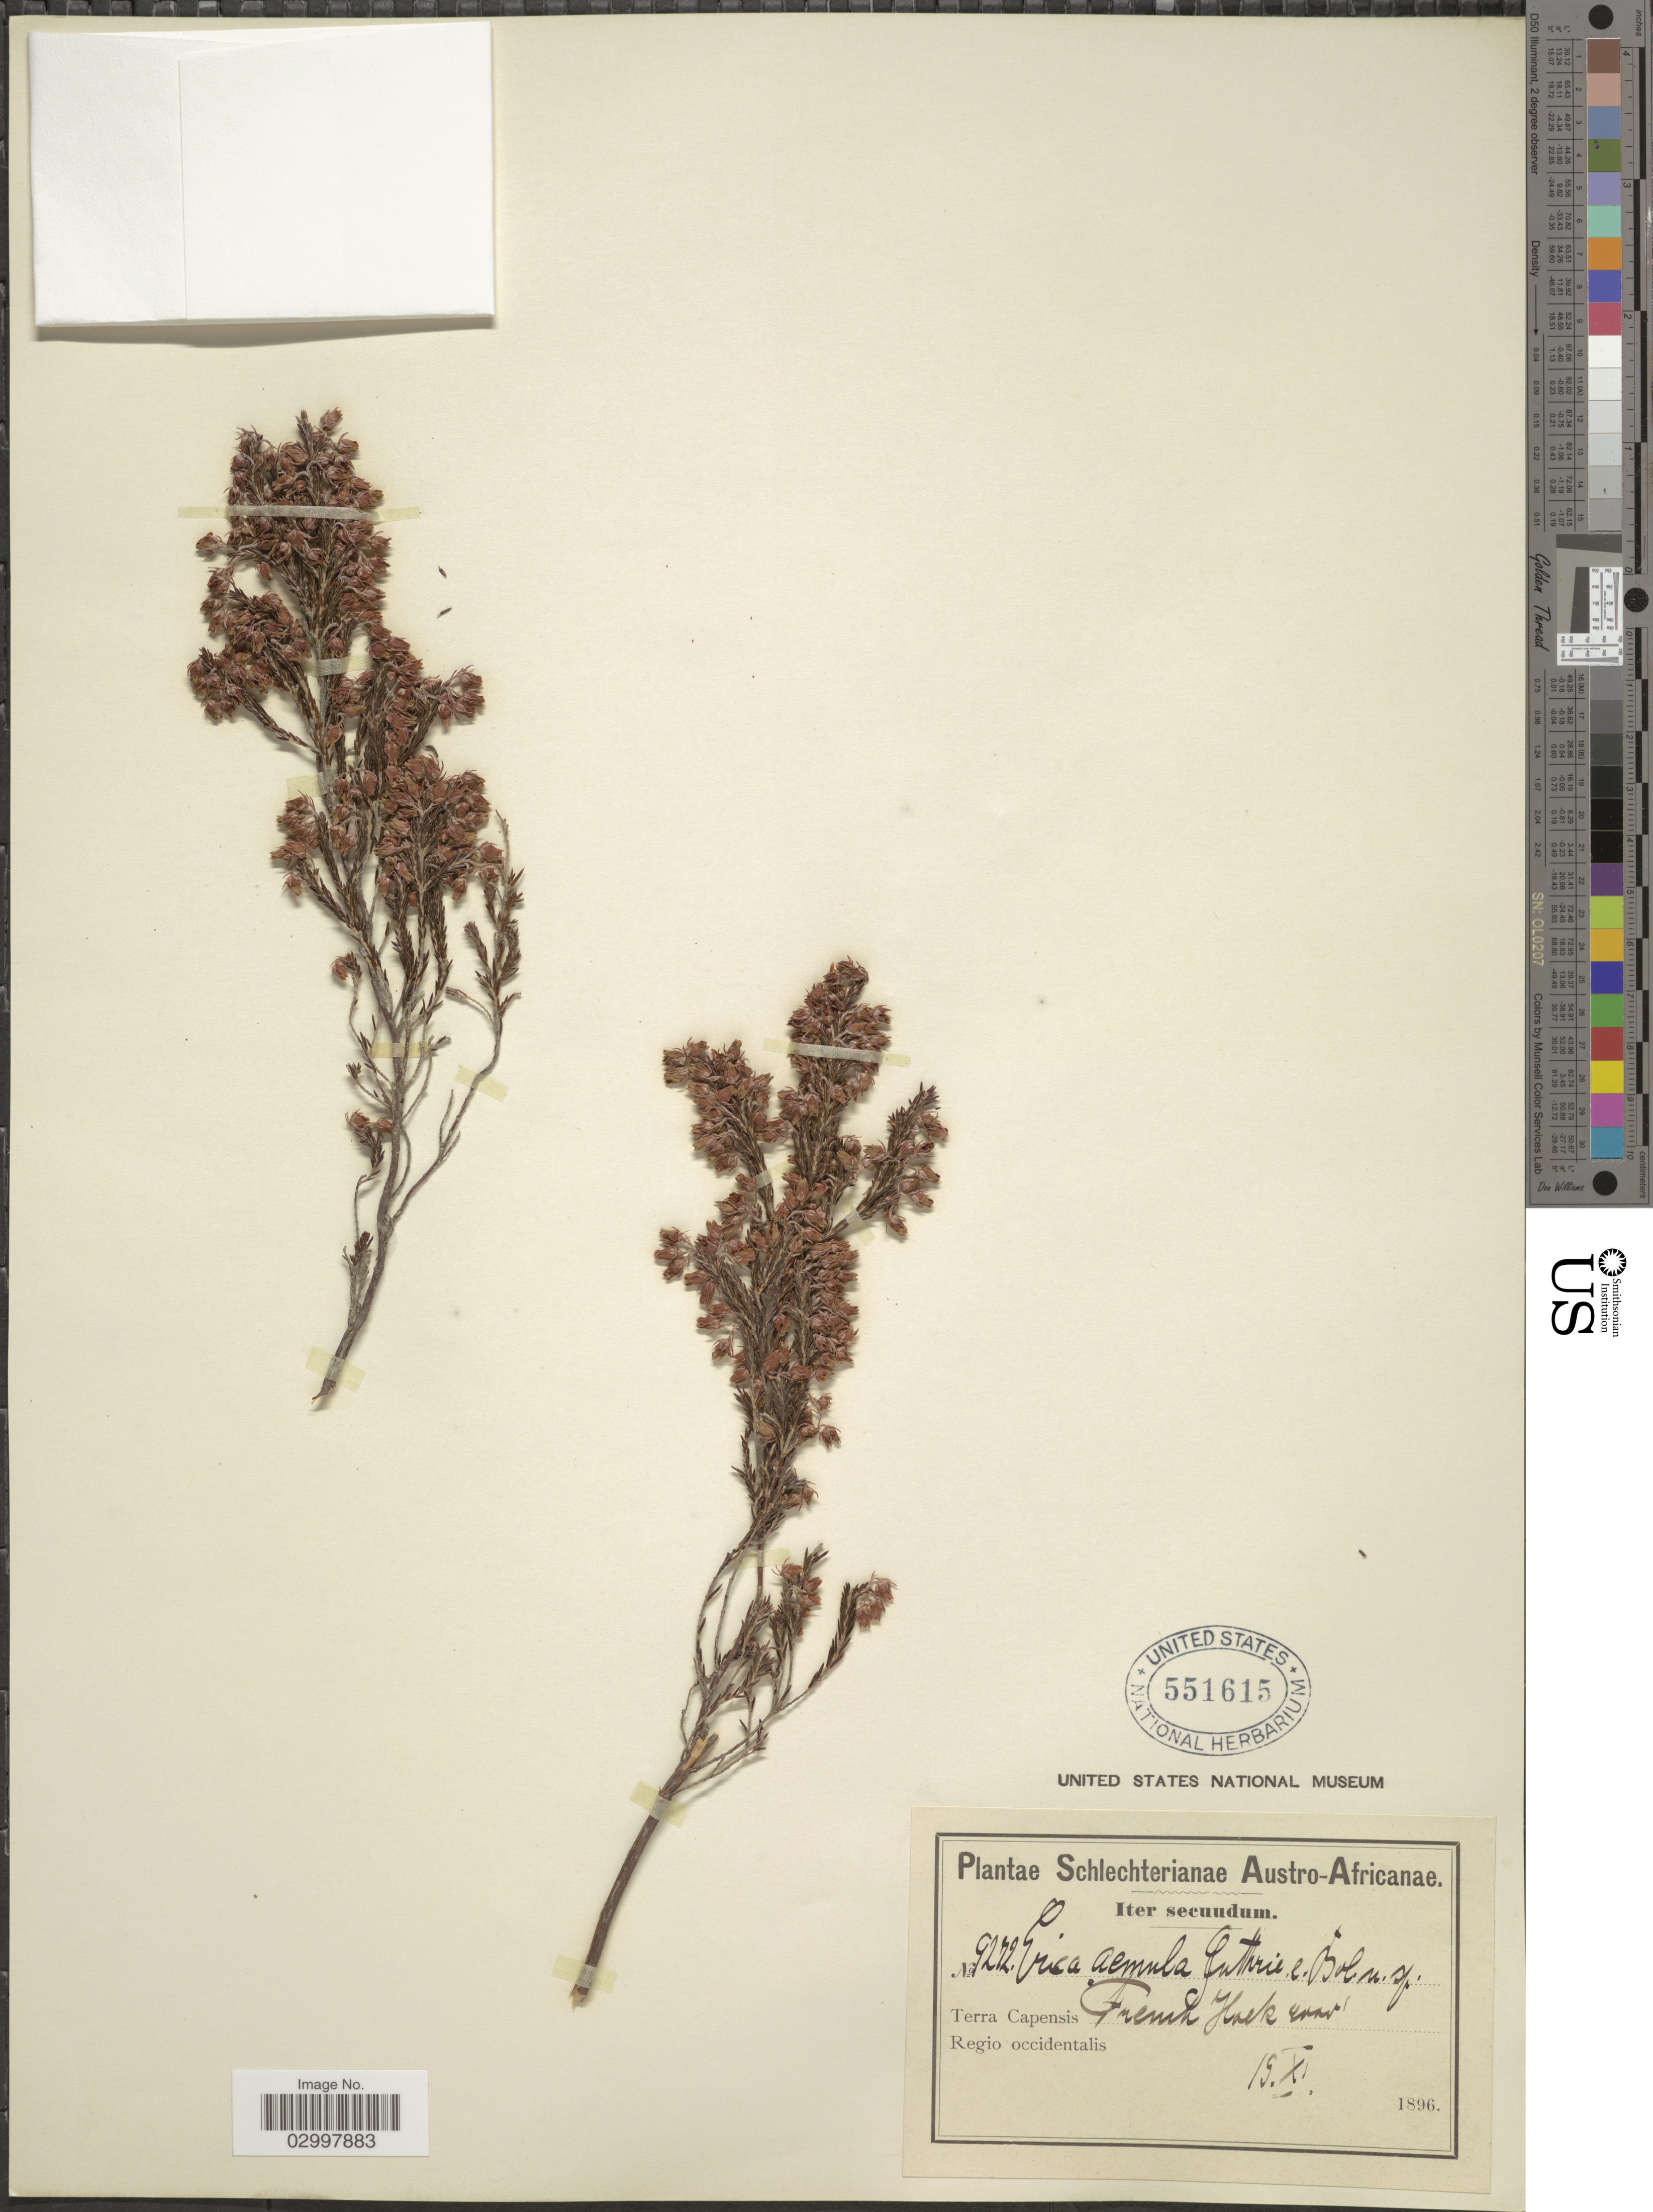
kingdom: Plantae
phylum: Tracheophyta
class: Magnoliopsida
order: Ericales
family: Ericaceae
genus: Erica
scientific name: Erica aemula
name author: Guthrie & Bolus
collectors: Schlechter, --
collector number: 9272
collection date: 1896-11-19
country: South Africa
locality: Austro-Africanae. Terra Campensis. French Hoek. Regio occidentalis.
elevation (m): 2743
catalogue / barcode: US 551615